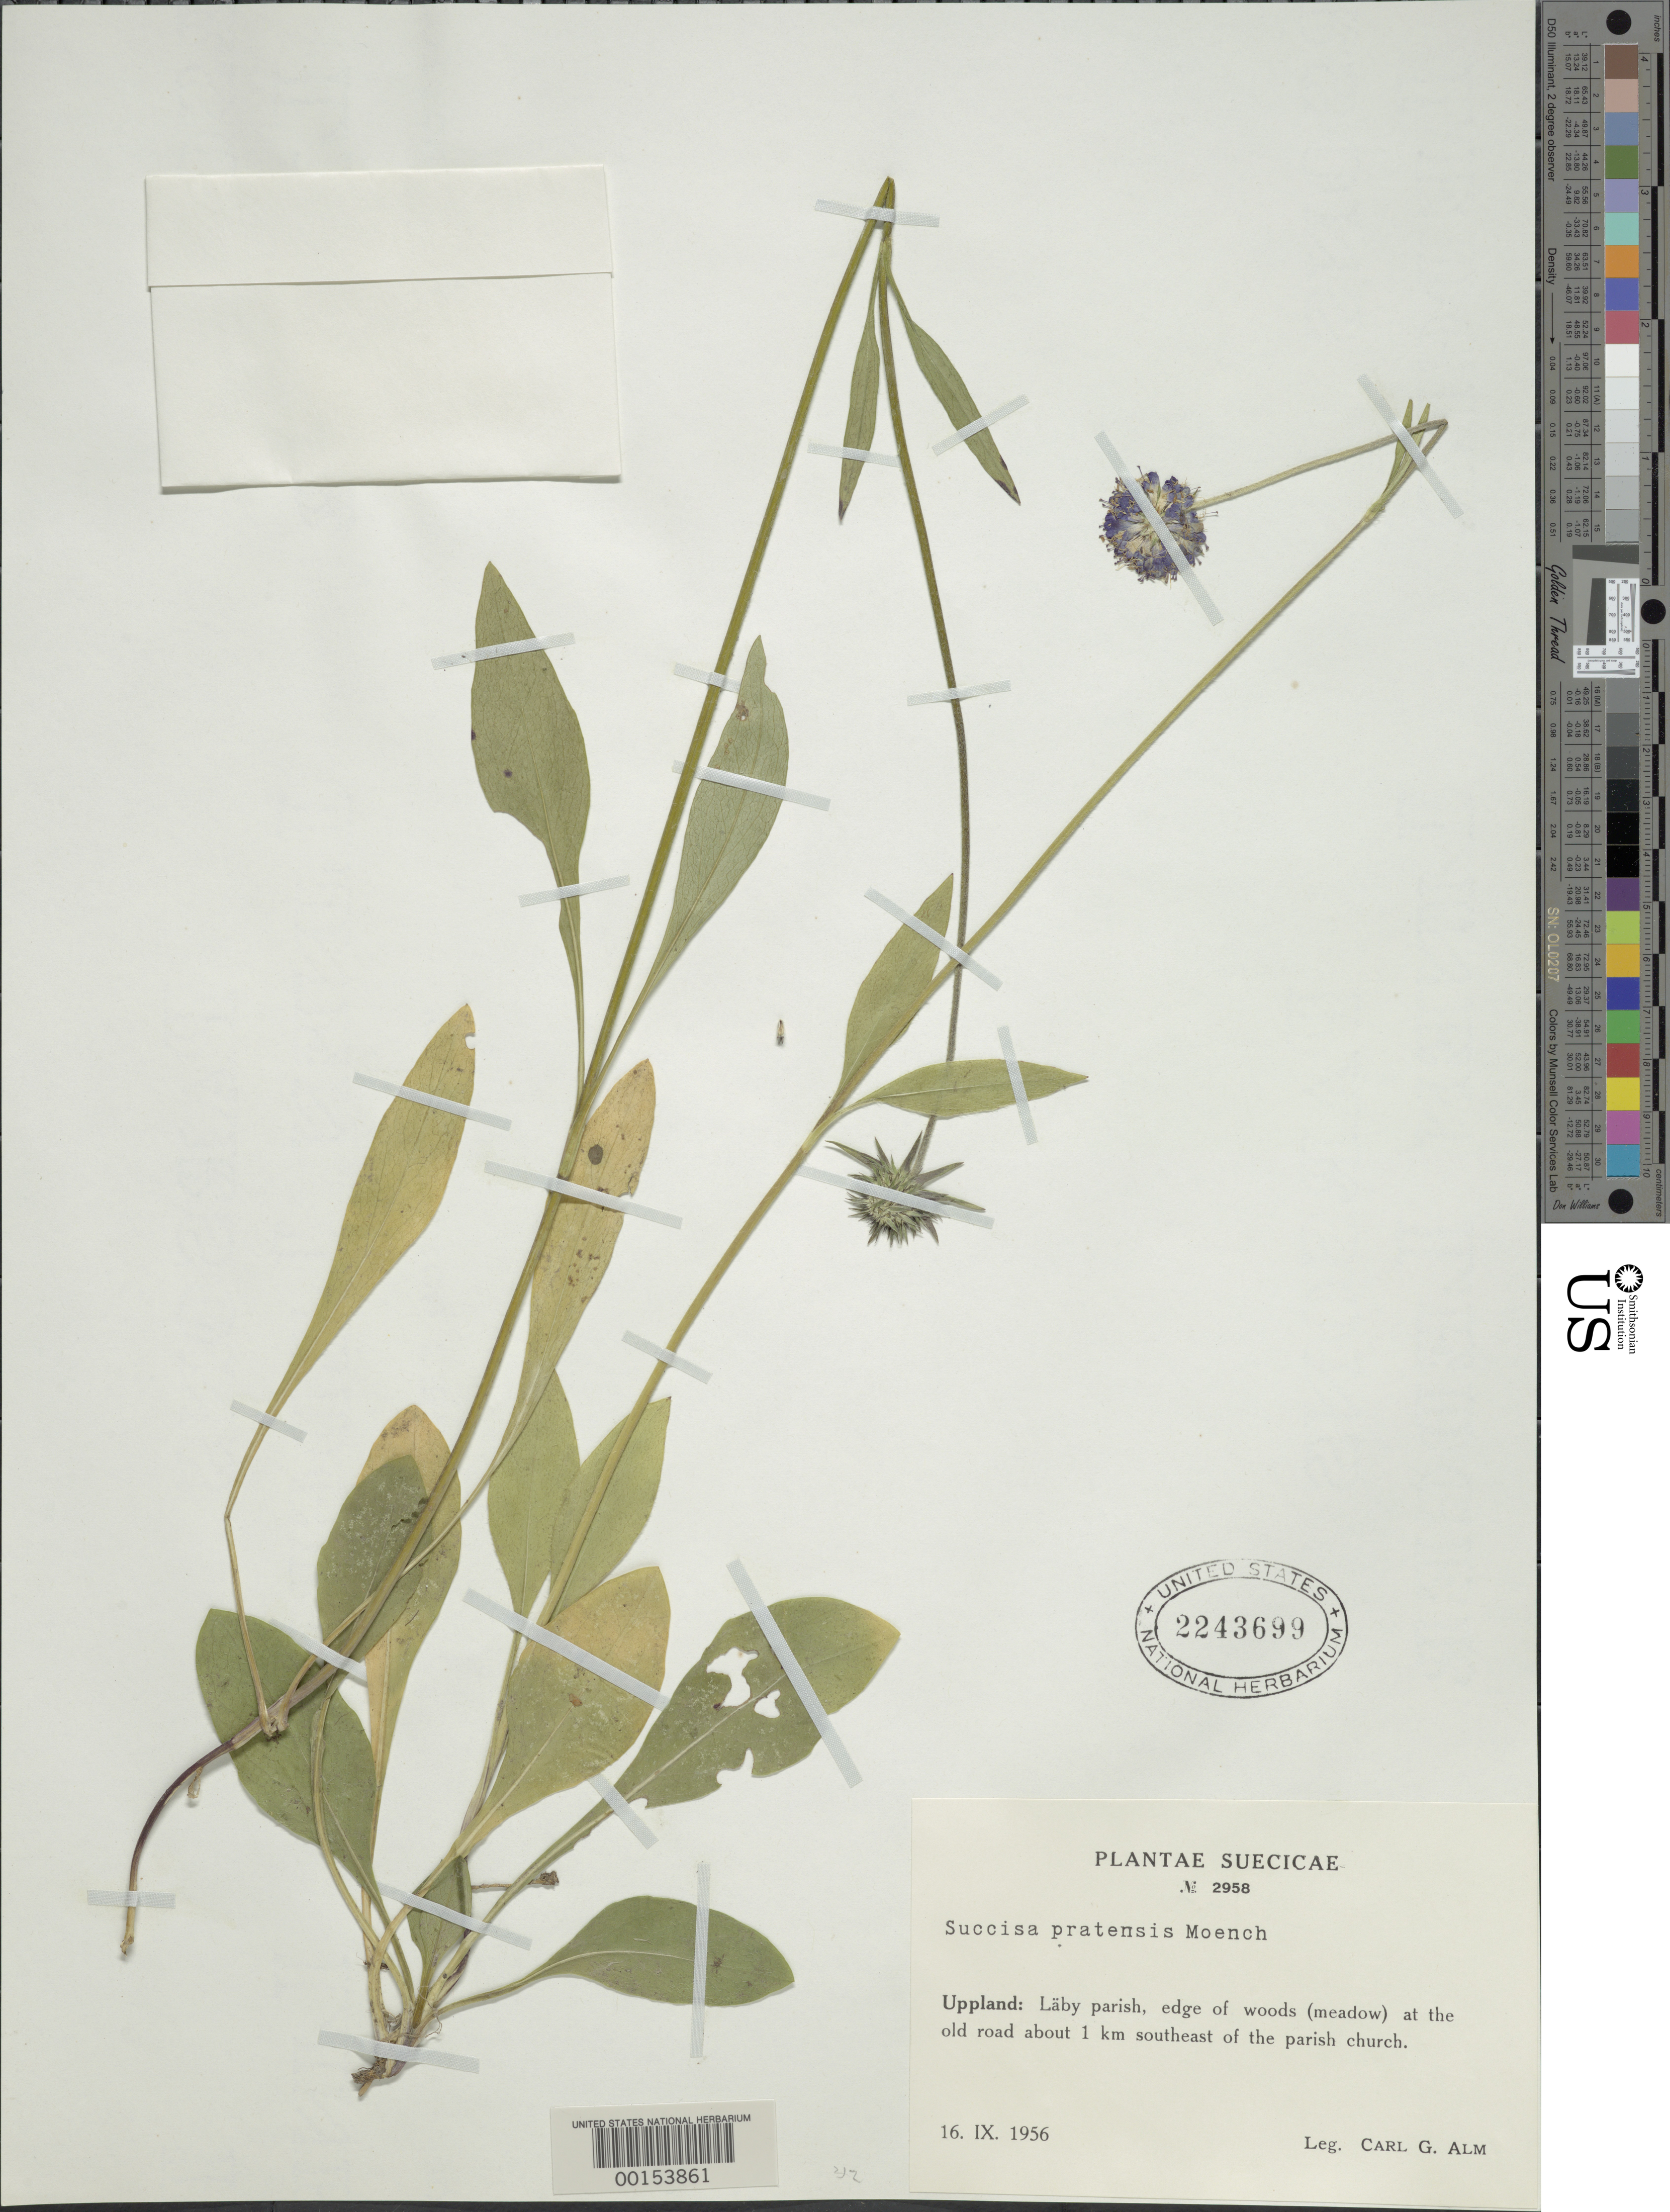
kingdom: Plantae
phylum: Tracheophyta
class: Magnoliopsida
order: Dipsacales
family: Caprifoliaceae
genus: Succisa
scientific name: Succisa pratensis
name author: Moench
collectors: C. Alm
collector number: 2958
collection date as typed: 16 Sep 1956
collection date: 1956-09-16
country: Sweden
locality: Uppland, Läby Parish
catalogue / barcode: US 2243699